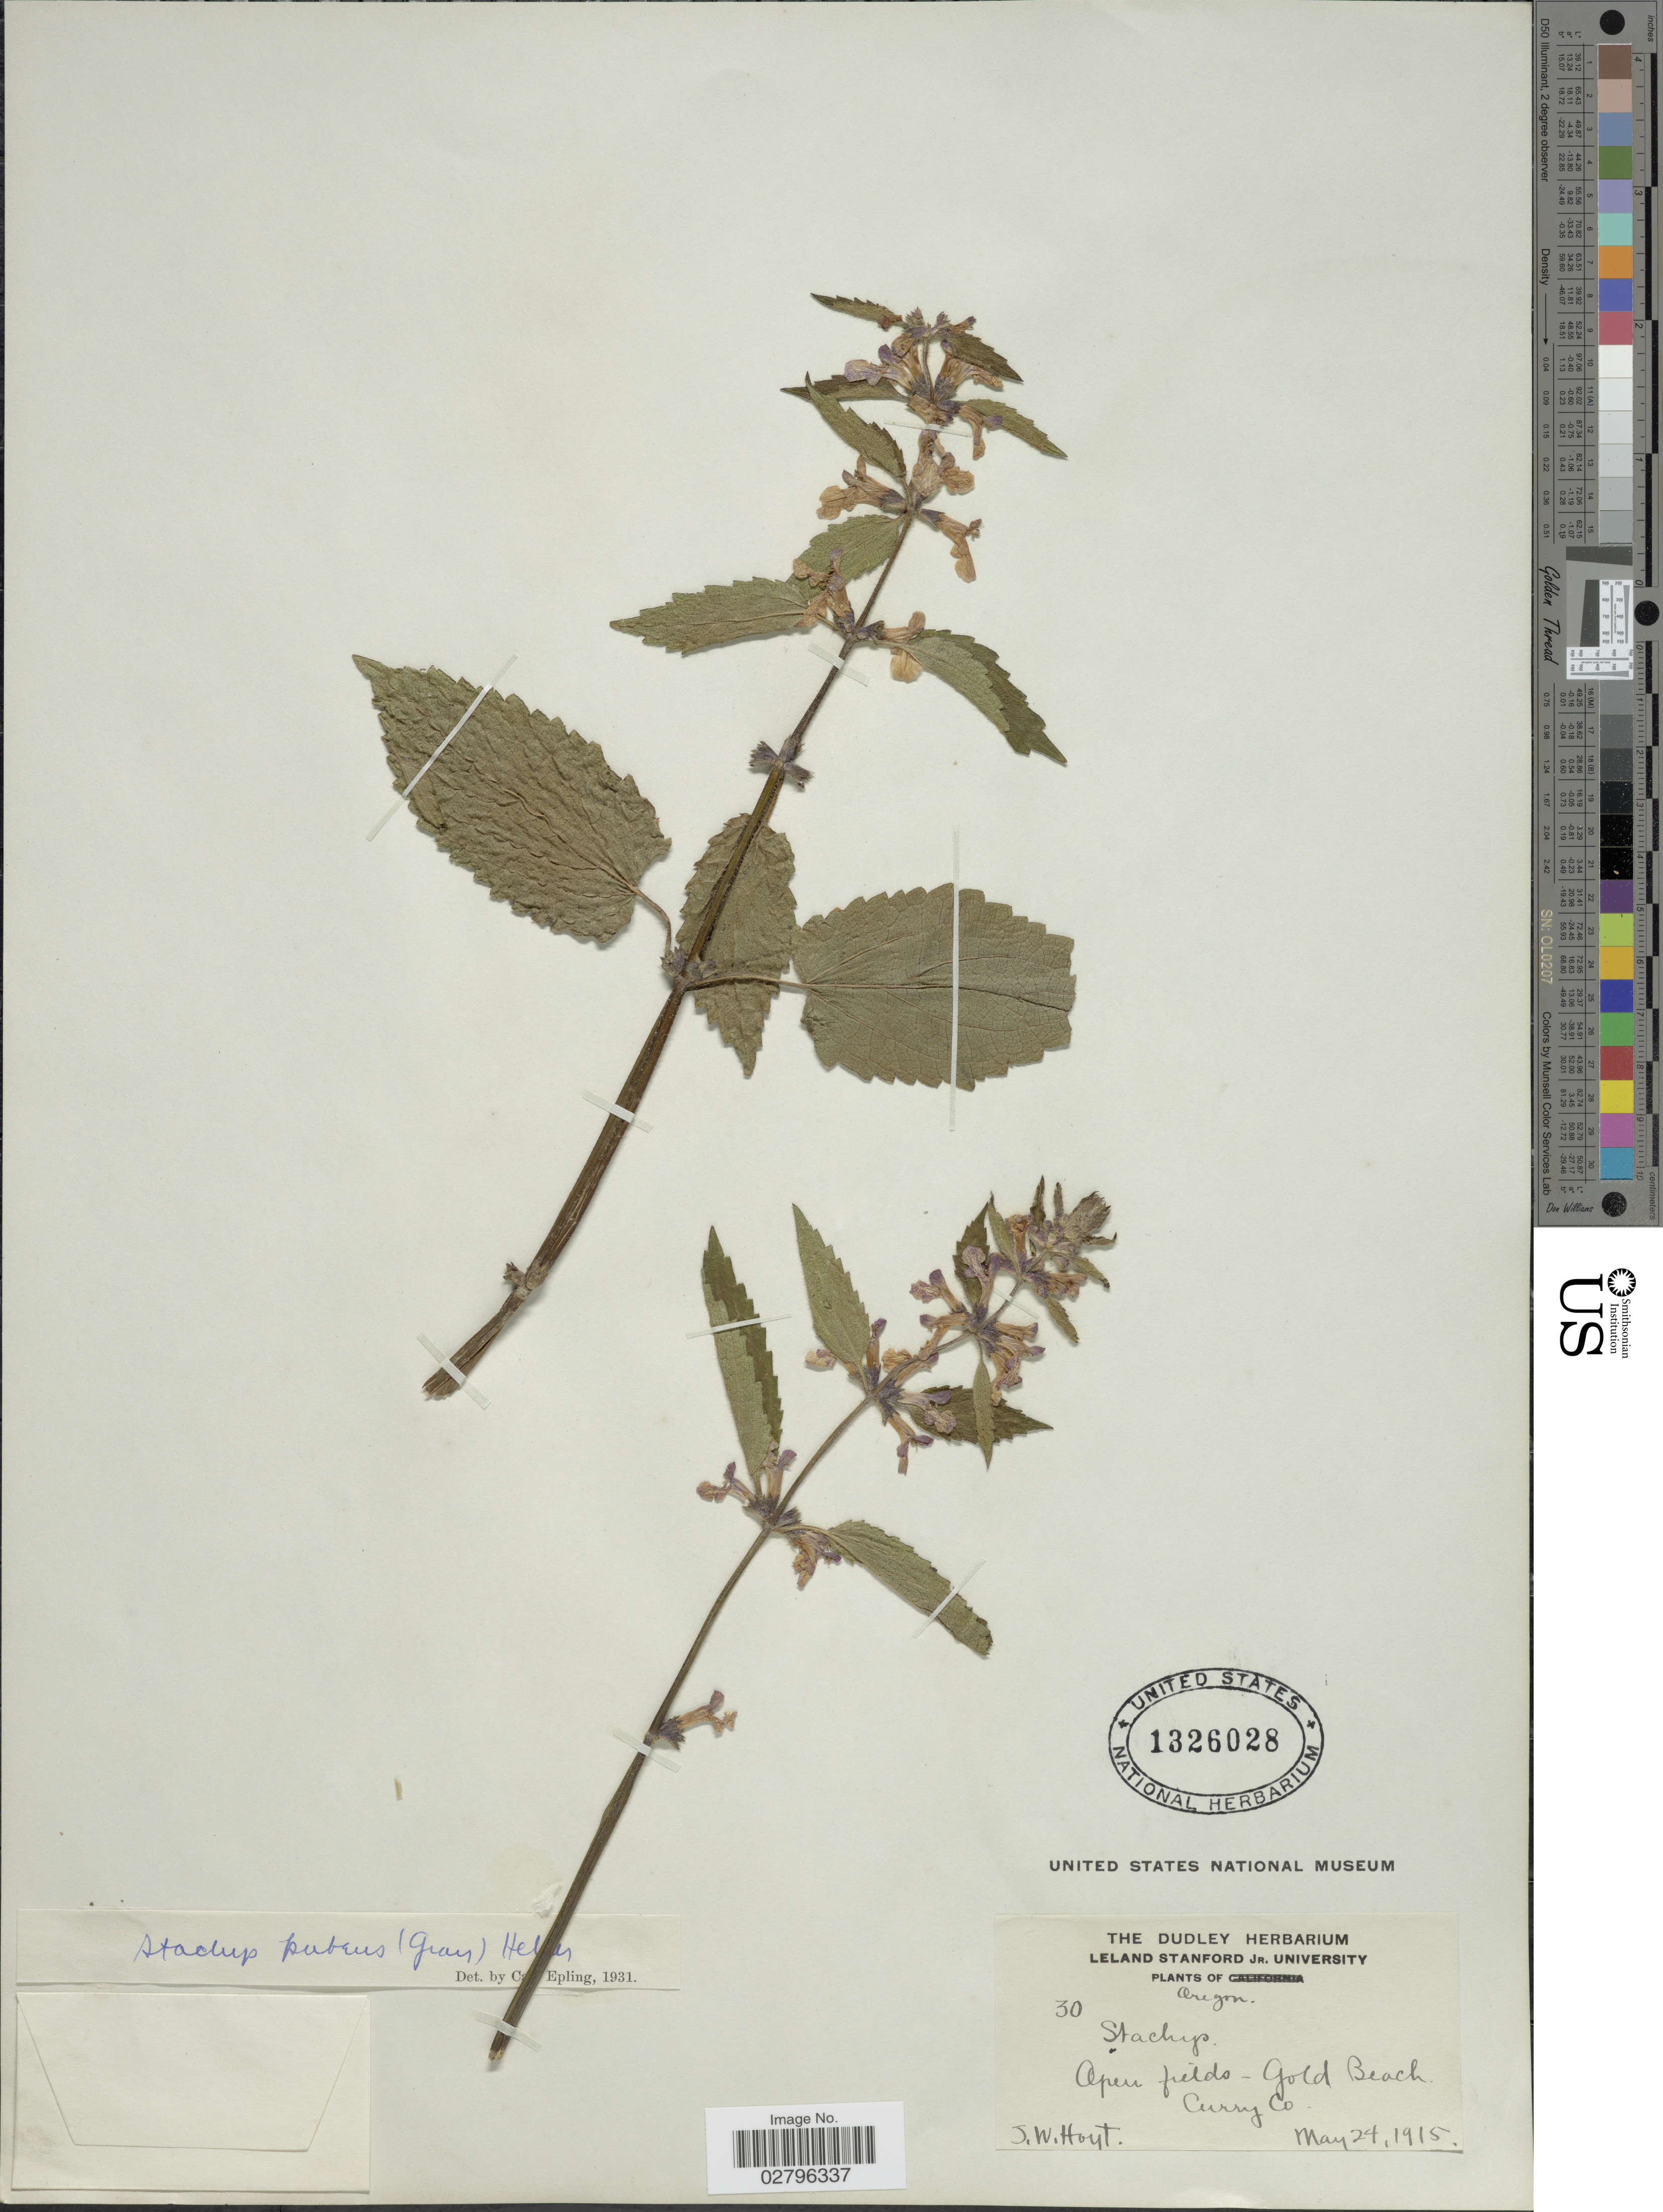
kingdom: Plantae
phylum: Tracheophyta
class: Magnoliopsida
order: Lamiales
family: Lamiaceae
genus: Stachys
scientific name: Stachys mexicana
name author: Benth.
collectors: J. Hoyt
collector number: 30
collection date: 1915-05-24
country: United States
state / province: Oregon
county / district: Curry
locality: Open fields- Gold Beach. Curry Co.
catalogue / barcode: US 1326028